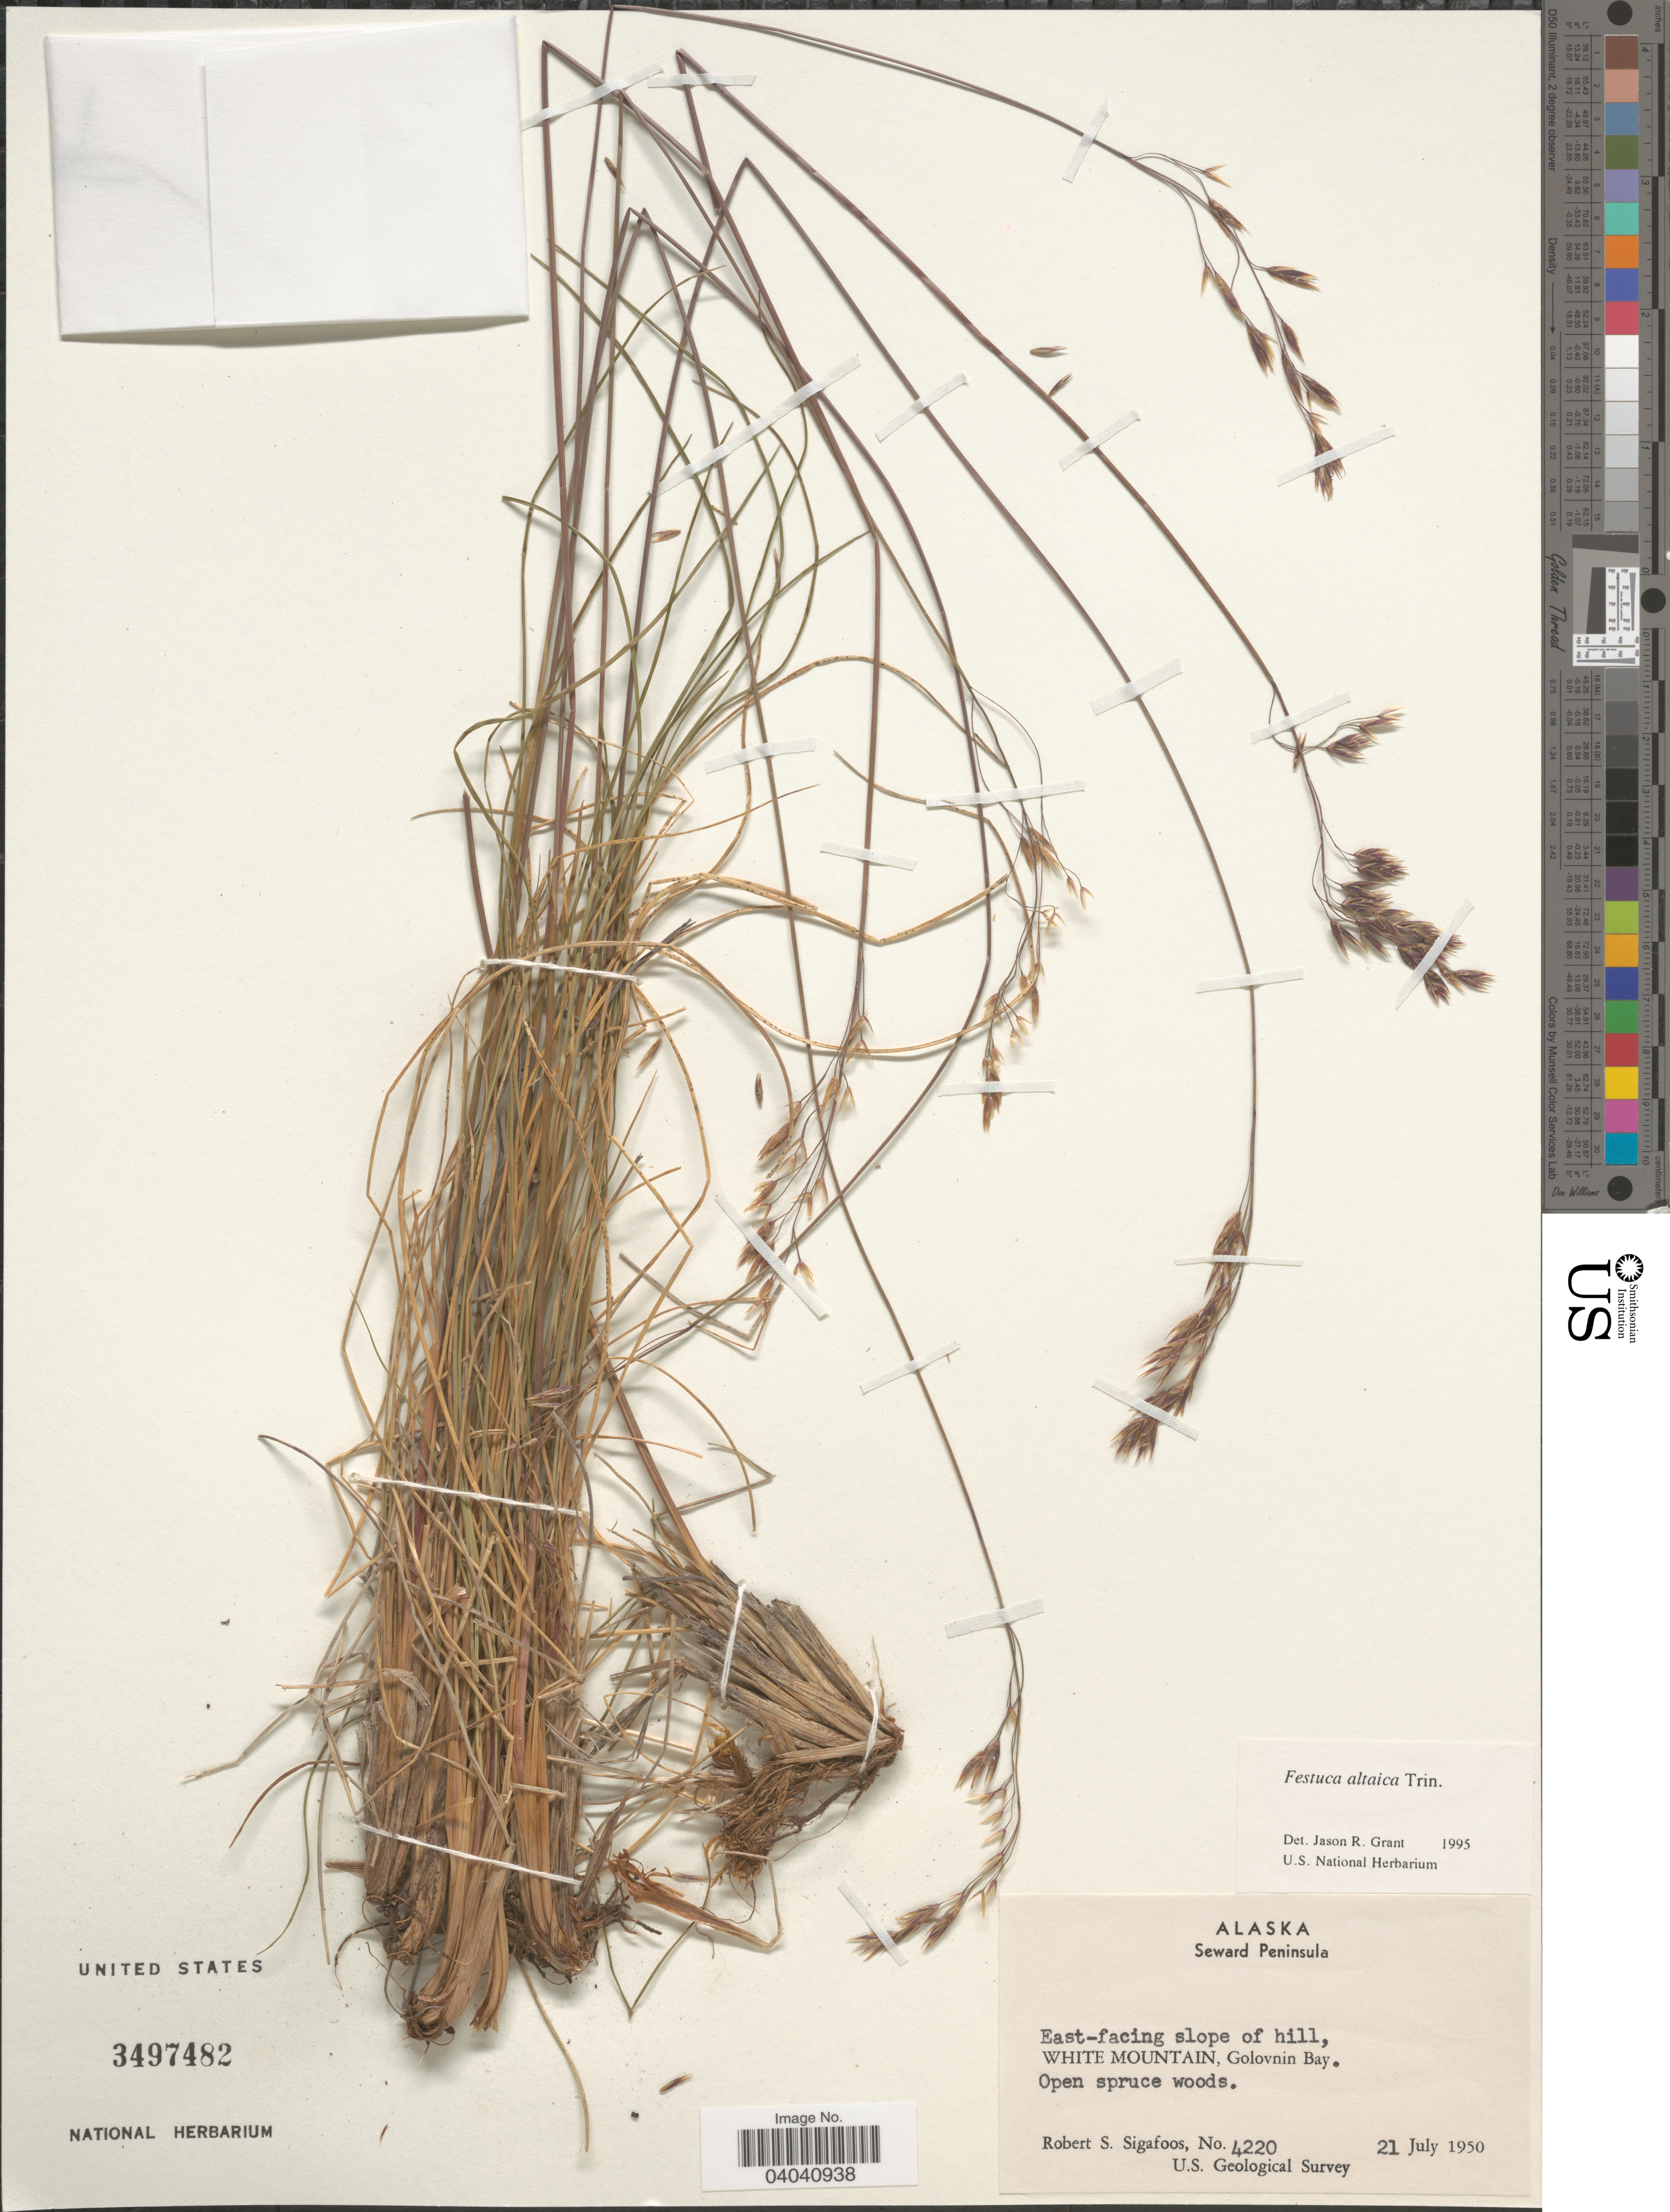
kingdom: Plantae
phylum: Tracheophyta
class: Liliopsida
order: Poales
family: Poaceae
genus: Festuca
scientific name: Festuca altaica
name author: Trin.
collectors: R. Sigafoos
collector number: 4220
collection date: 1950-07-21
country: United States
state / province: Alaska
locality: Seward Peninsula. East-facing slope of hill, White Mountain, Golovnin Bay.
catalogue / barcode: US 3497482